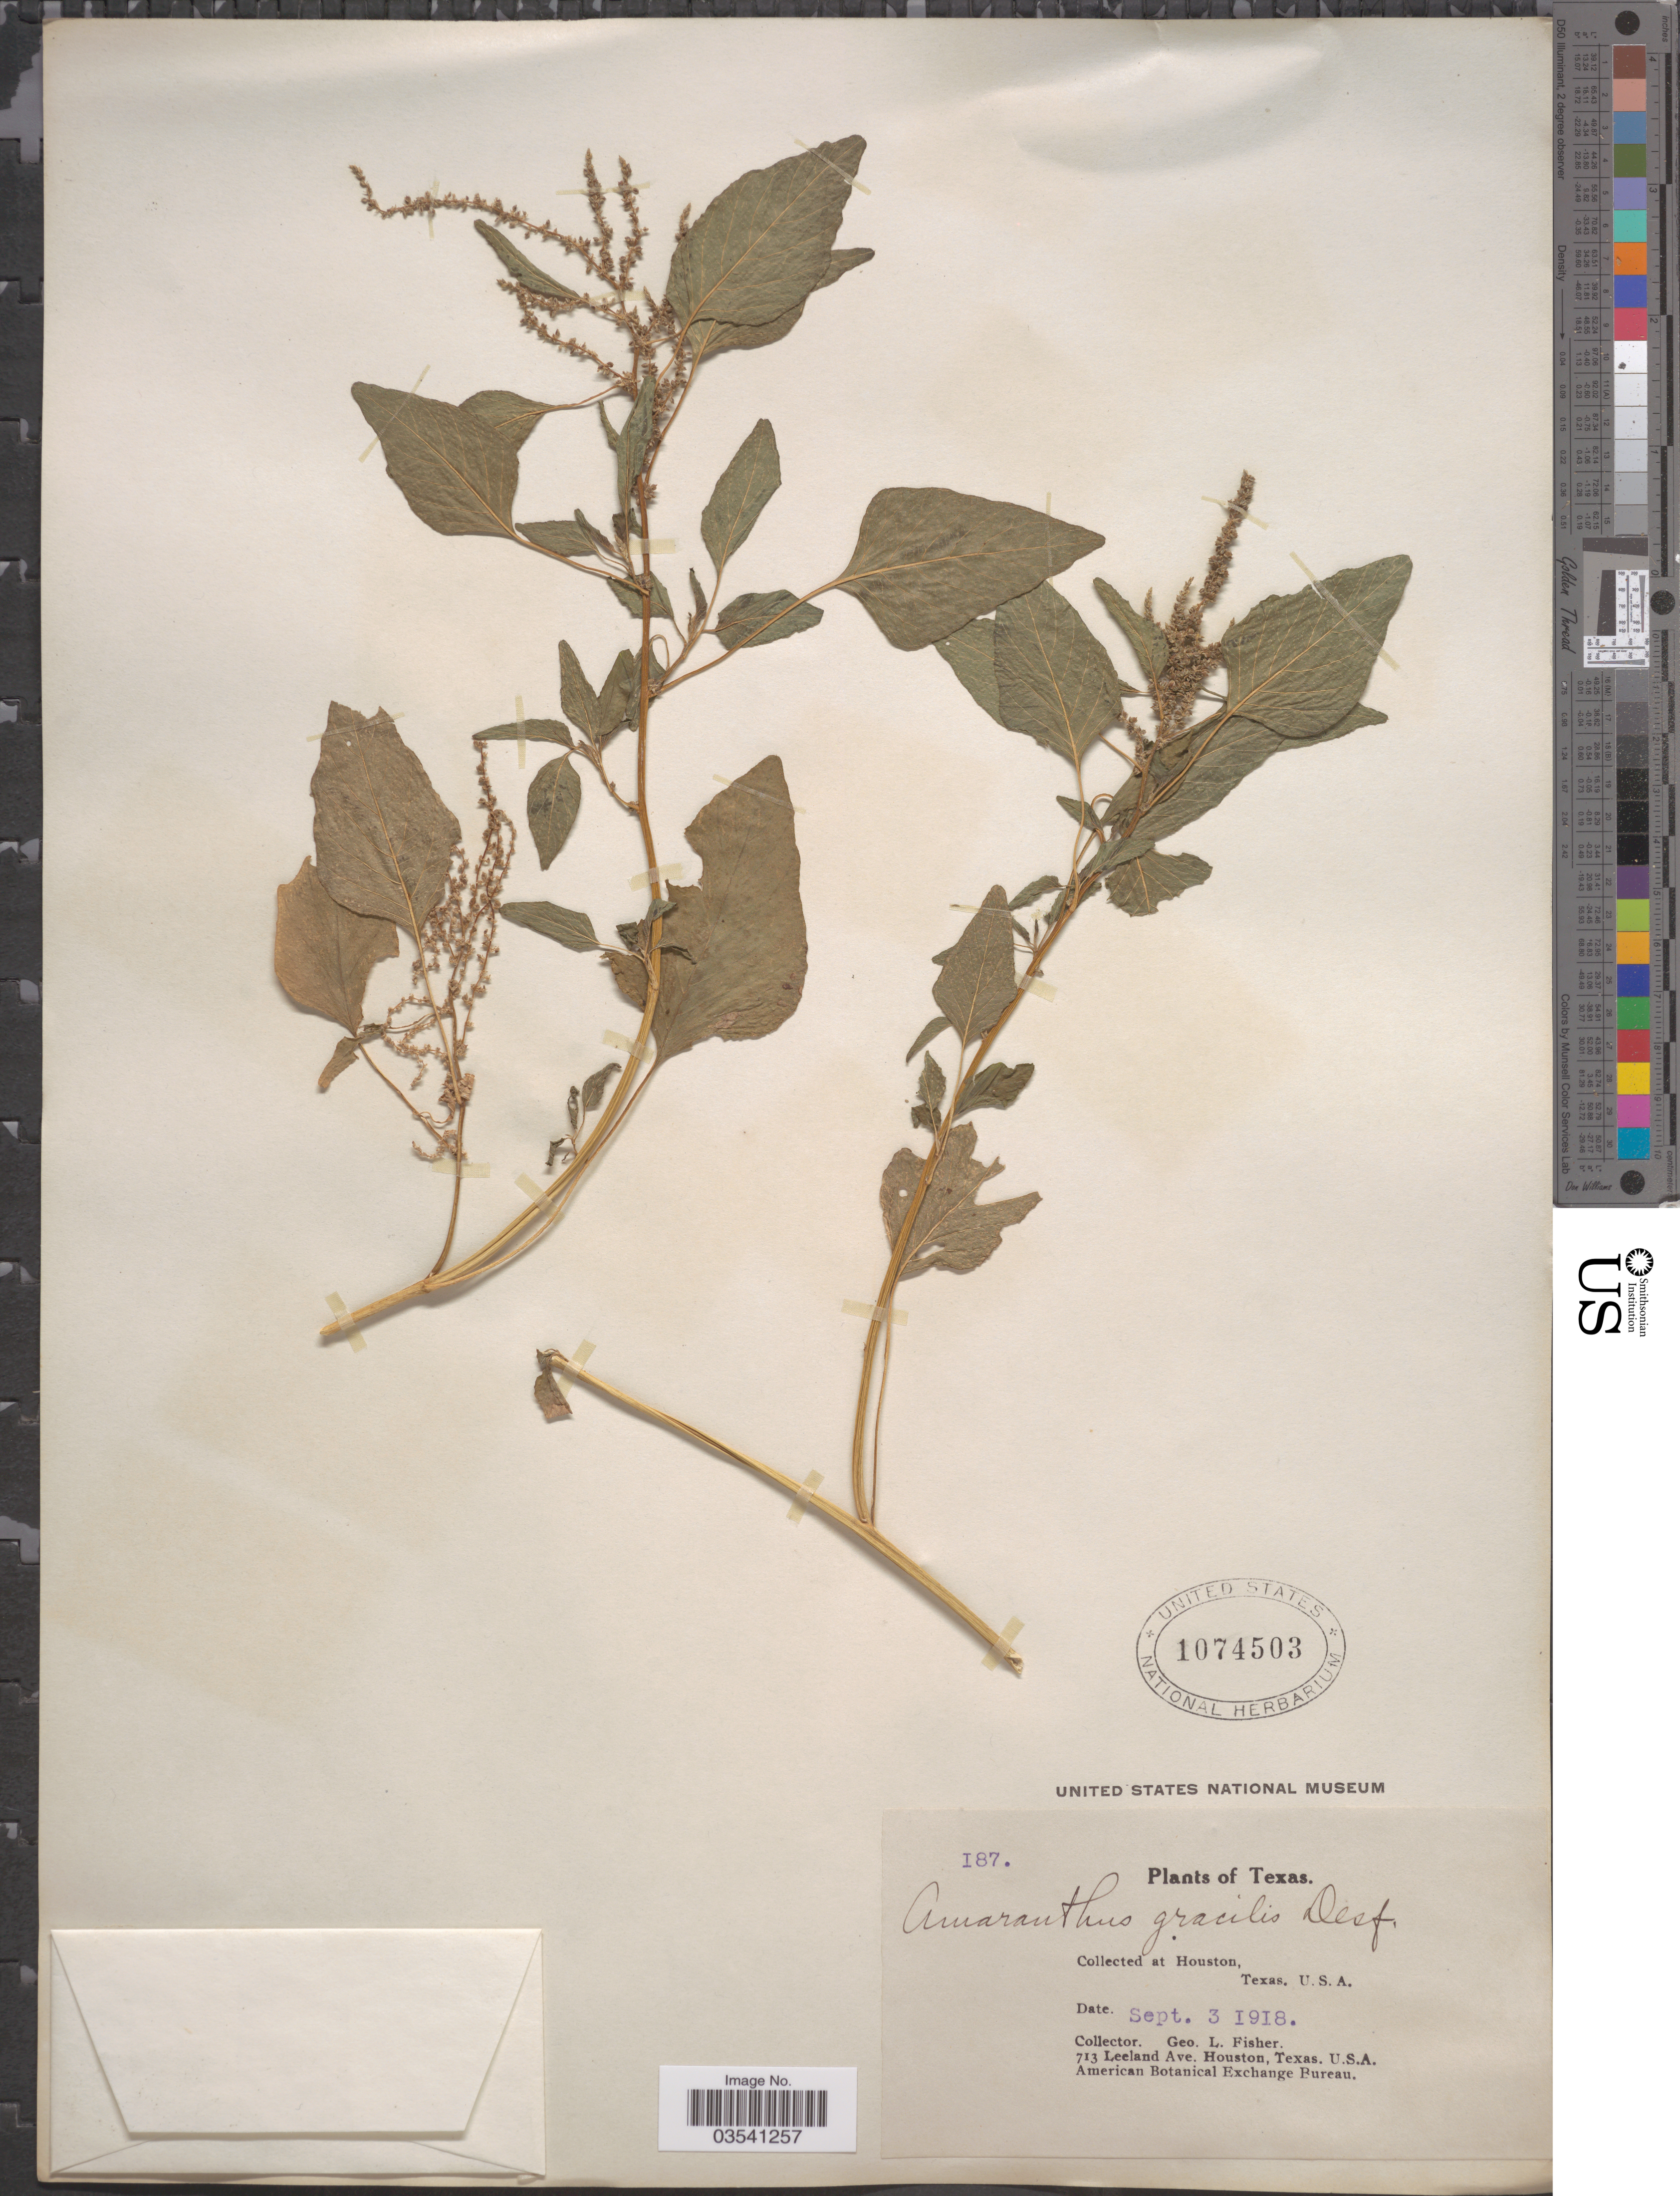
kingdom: Plantae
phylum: Tracheophyta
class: Magnoliopsida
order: Caryophyllales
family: Amaranthaceae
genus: Amaranthus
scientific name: Amaranthus viridis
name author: L.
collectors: G. L. Fisher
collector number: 187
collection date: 1918-09-03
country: United States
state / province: Texas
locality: Houston.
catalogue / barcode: US 1074503